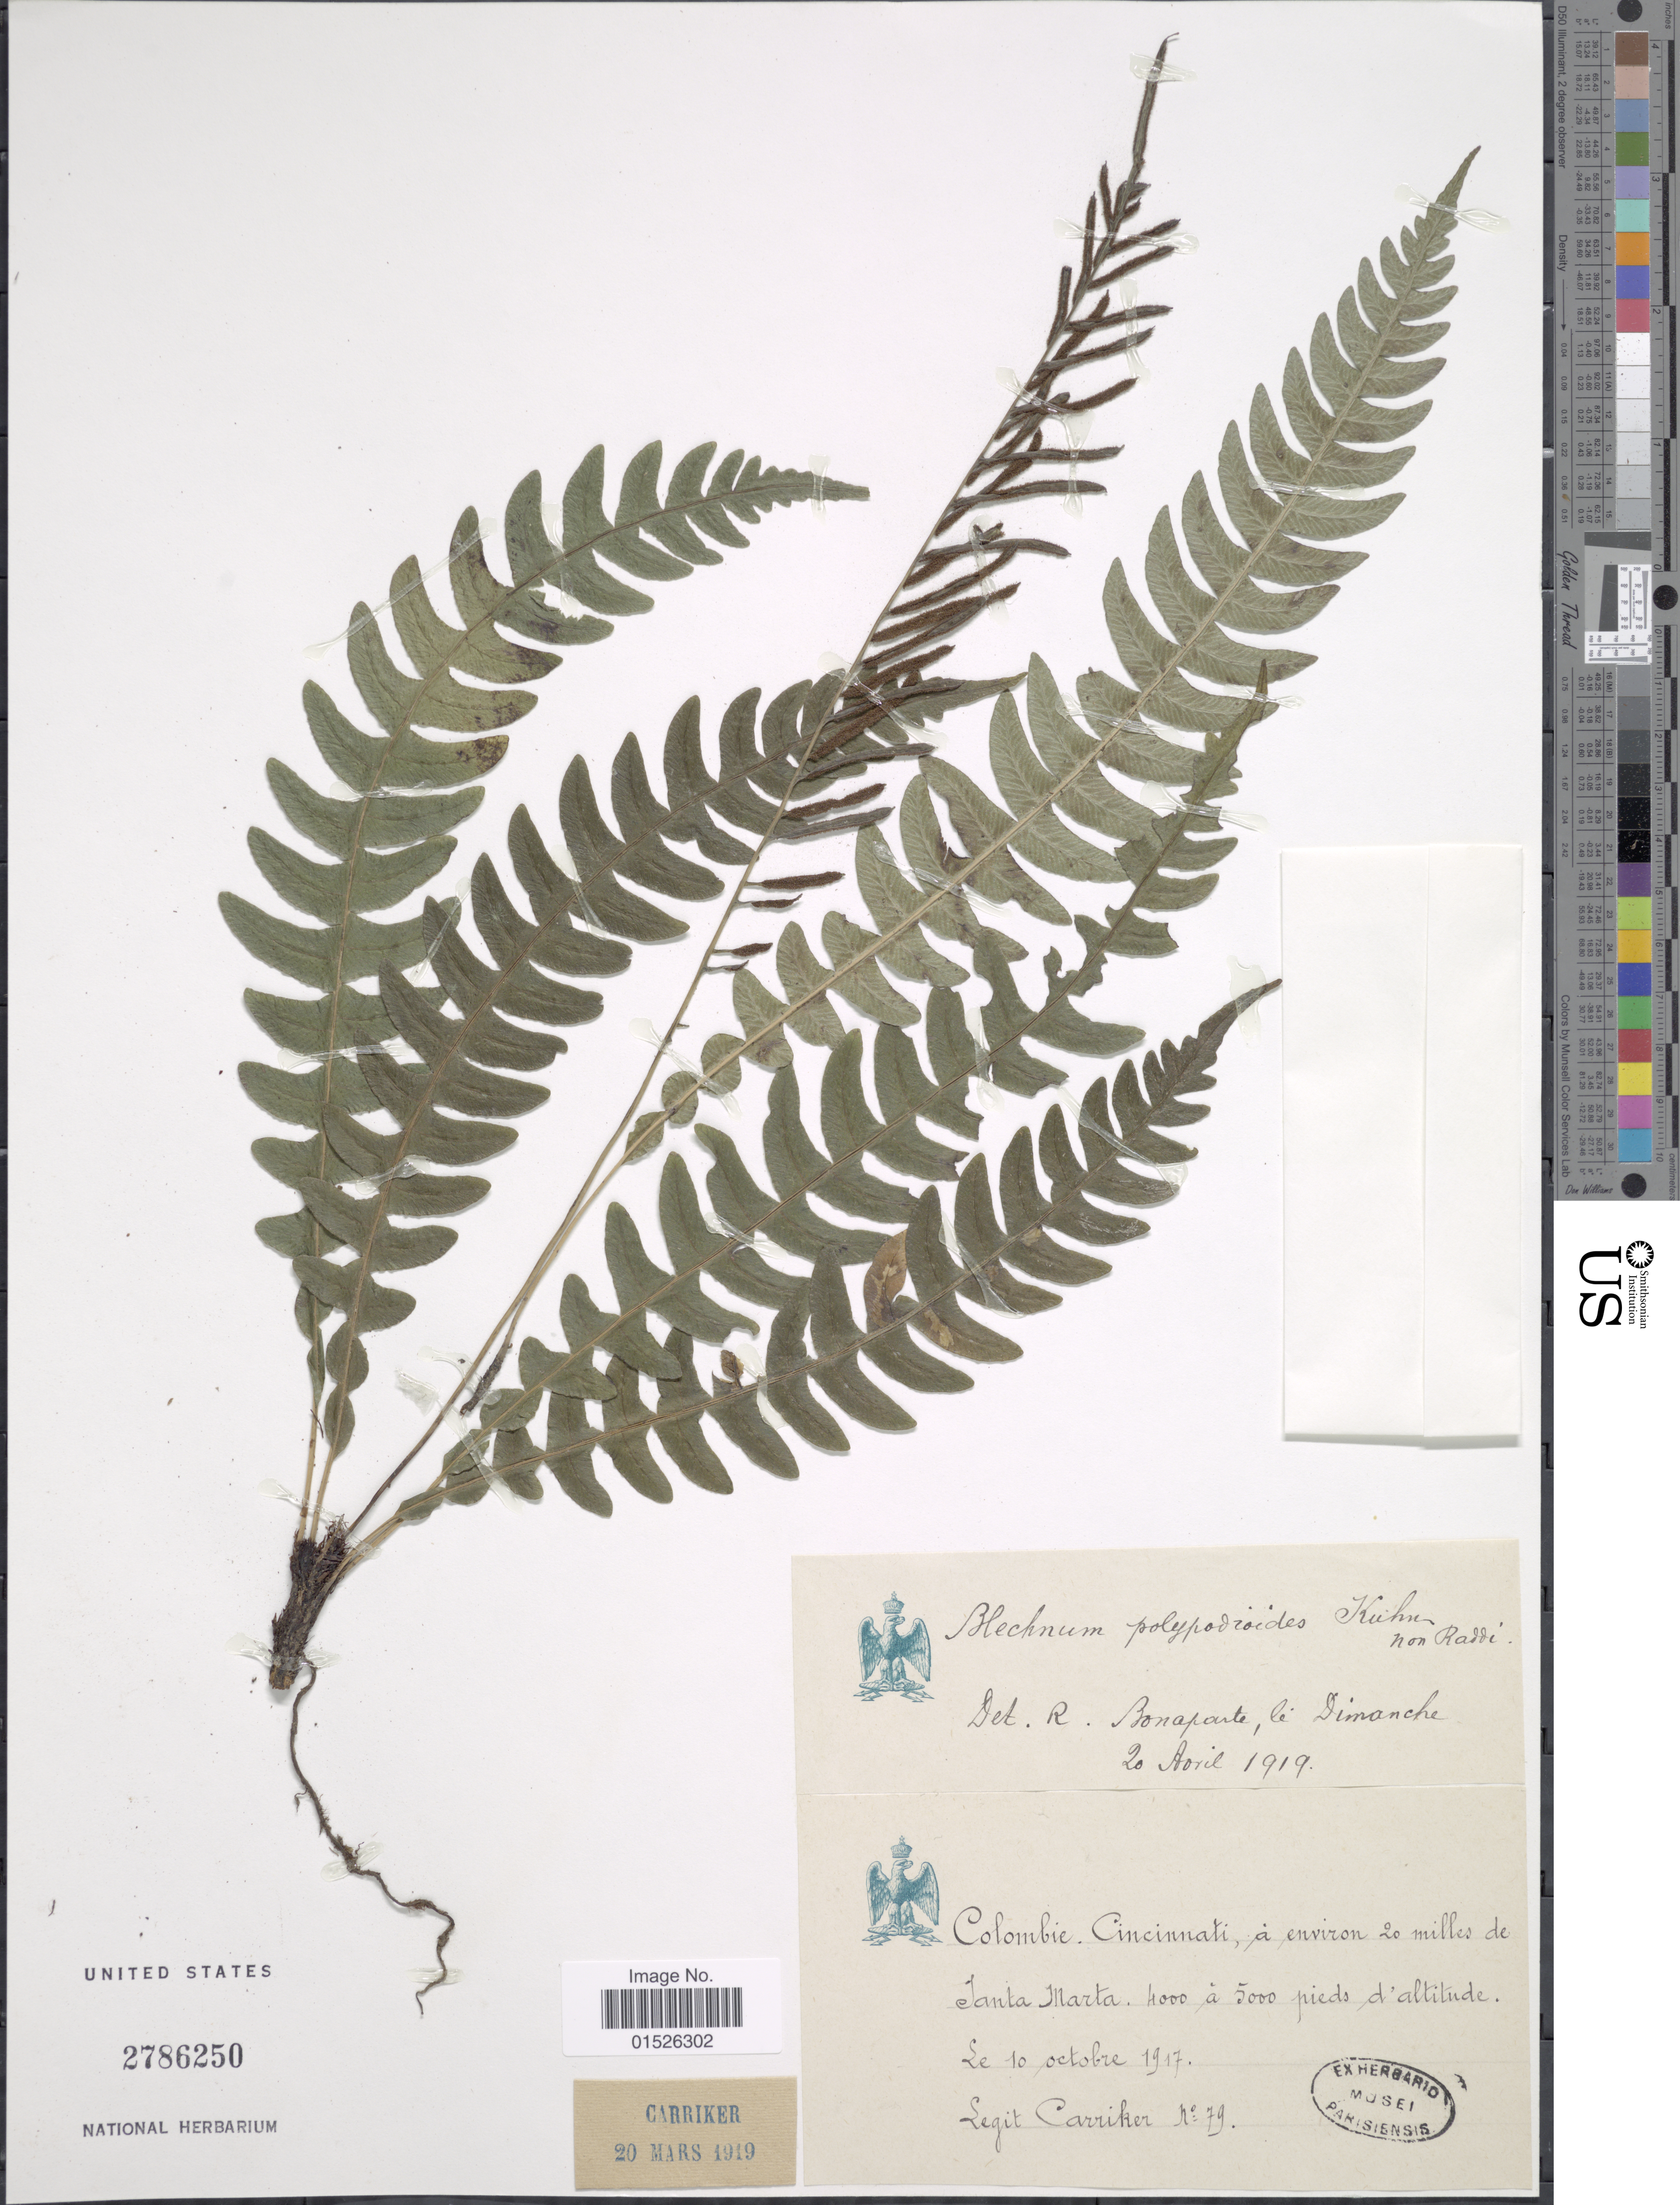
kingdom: Plantae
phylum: Tracheophyta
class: Polypodiopsida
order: Polypodiales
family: Blechnaceae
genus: Blechnum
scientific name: Blechnum lehmannii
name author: Hieron.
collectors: Carriker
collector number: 79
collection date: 1917-10-10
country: Colombia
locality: Colombe, Cincinnati, a environ 20 milles de Santa Marta.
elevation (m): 1219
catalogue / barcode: US 2786250